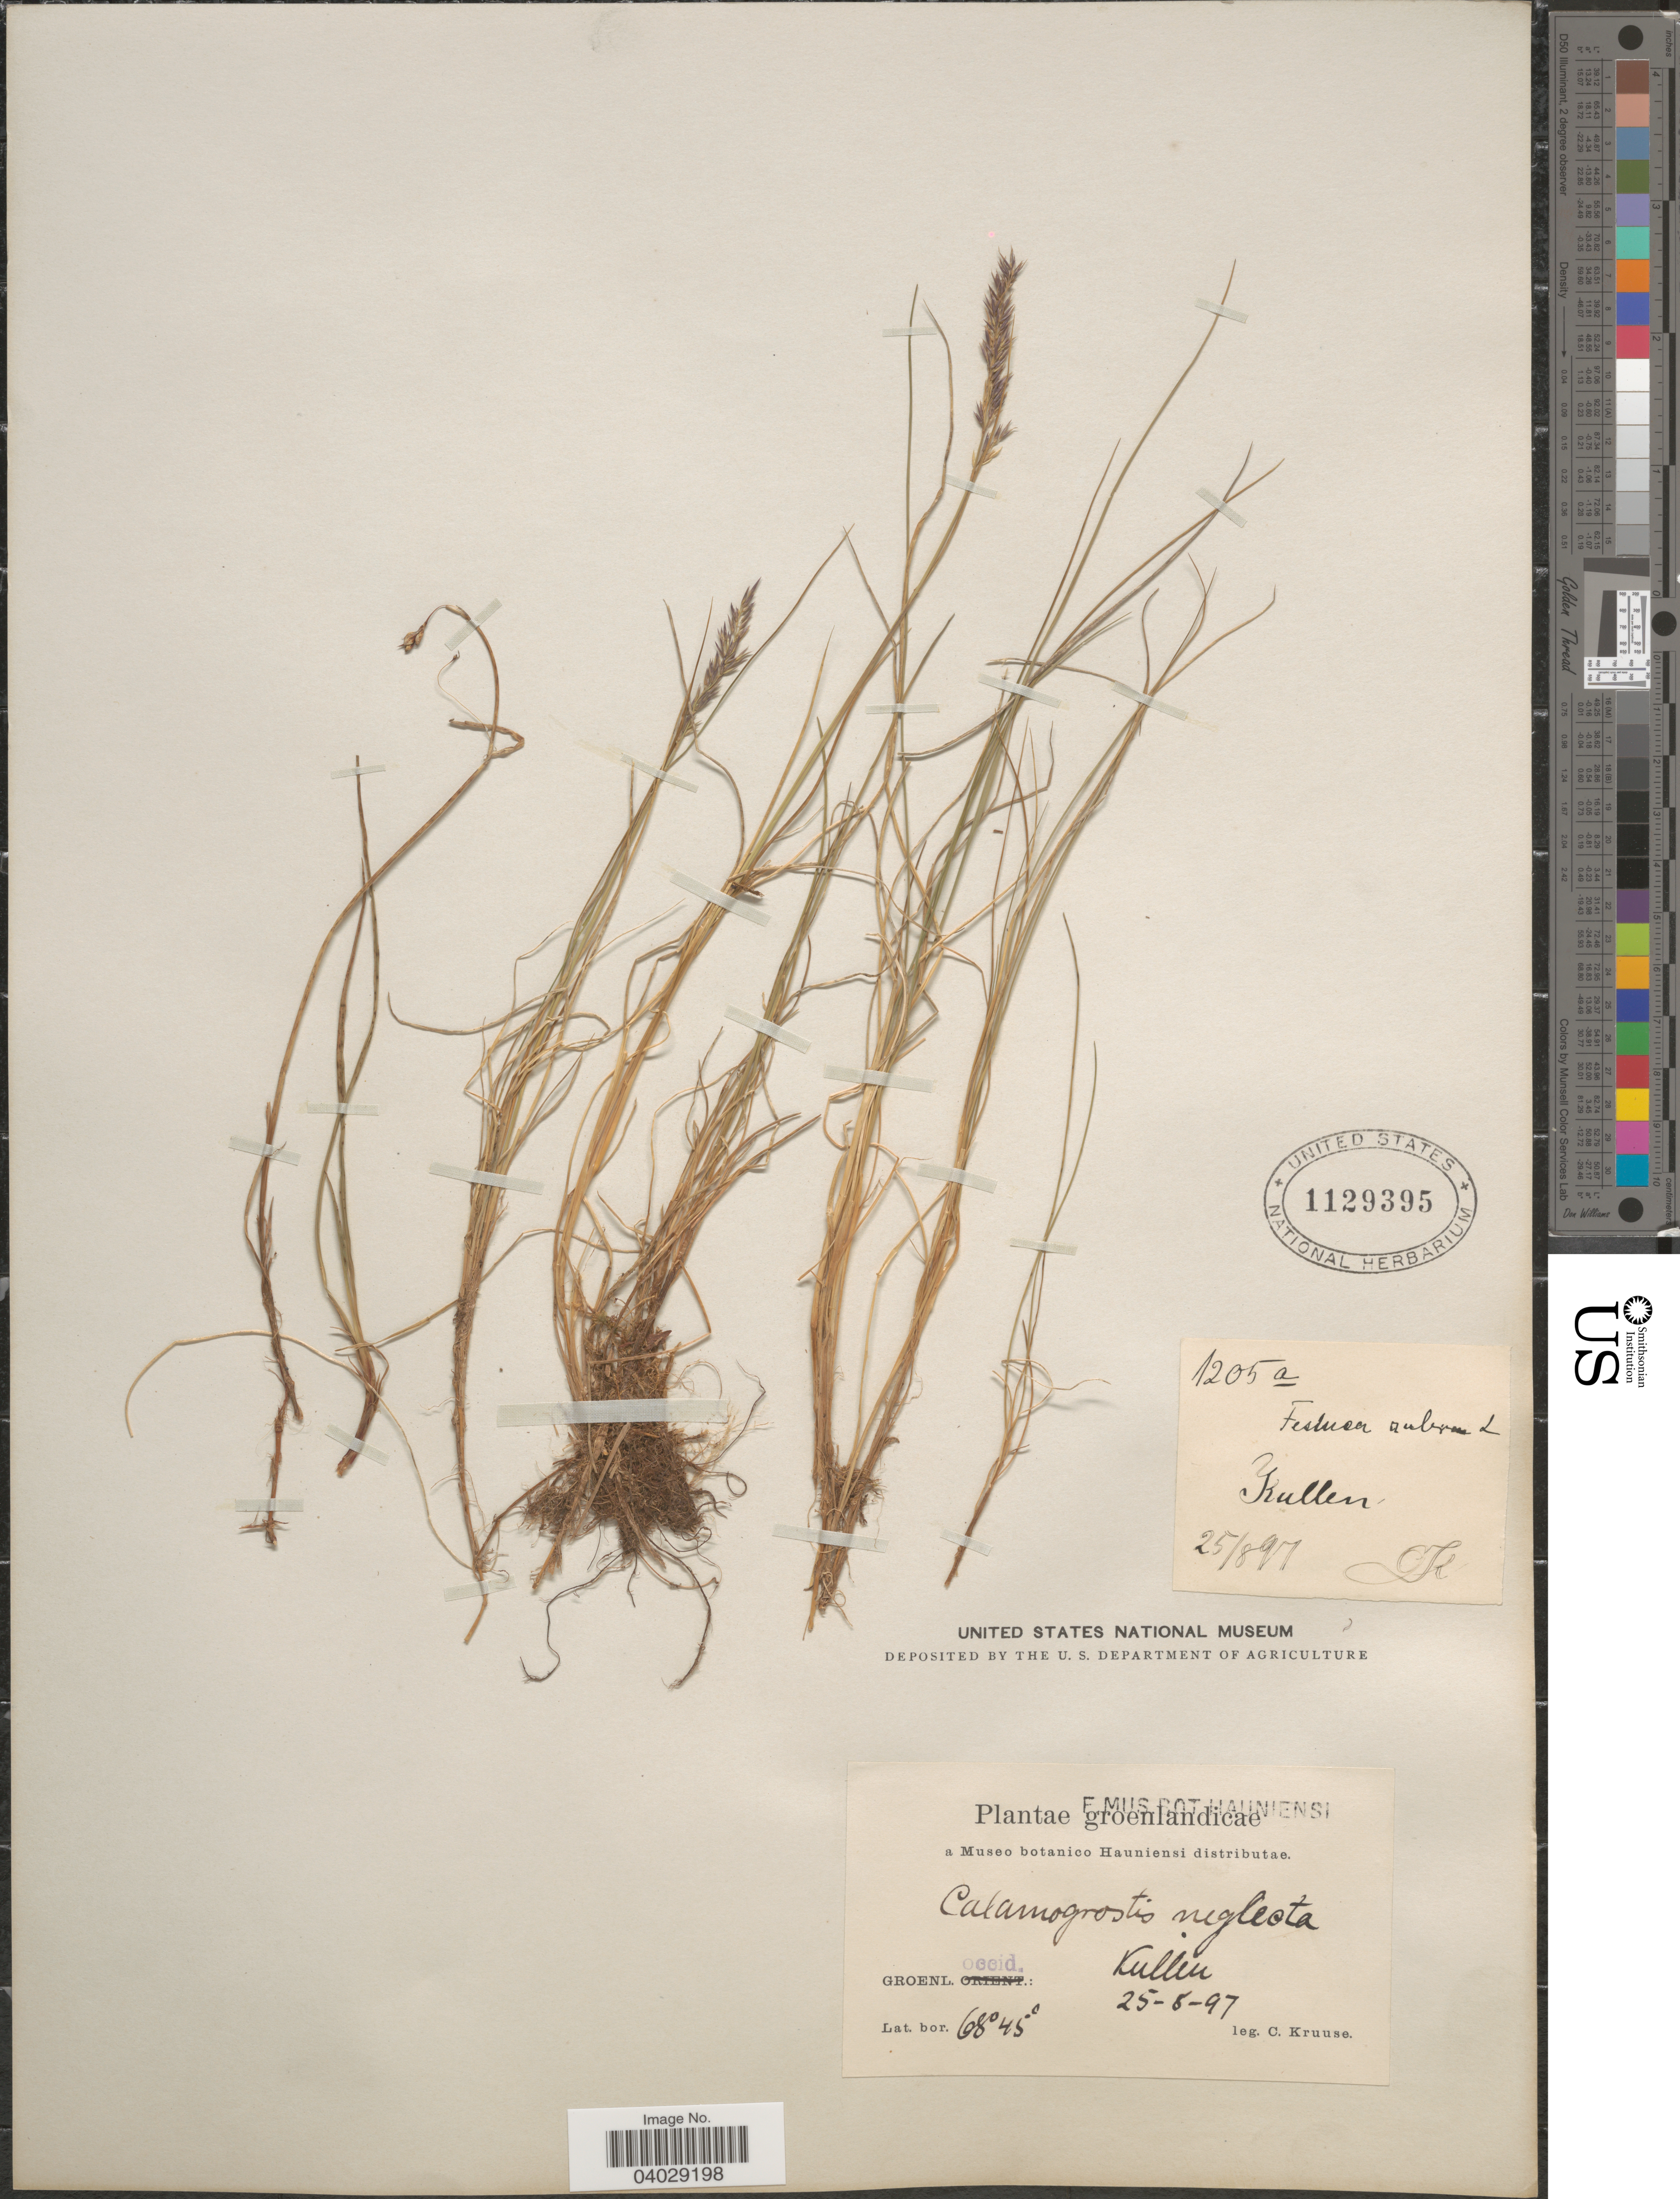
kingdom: Plantae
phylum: Tracheophyta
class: Liliopsida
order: Poales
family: Poaceae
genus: Calamagrostis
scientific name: Calamagrostis neglecta (Ehrh.) Gaertner et al.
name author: (Ehrhart) G. Gaertn. et al.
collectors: C. Kruuse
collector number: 1205a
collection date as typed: Transcribed d/m/y: 25/8/97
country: Greenland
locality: Groenlandicae. Groenl. occid: Kullen.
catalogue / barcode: US 1129395